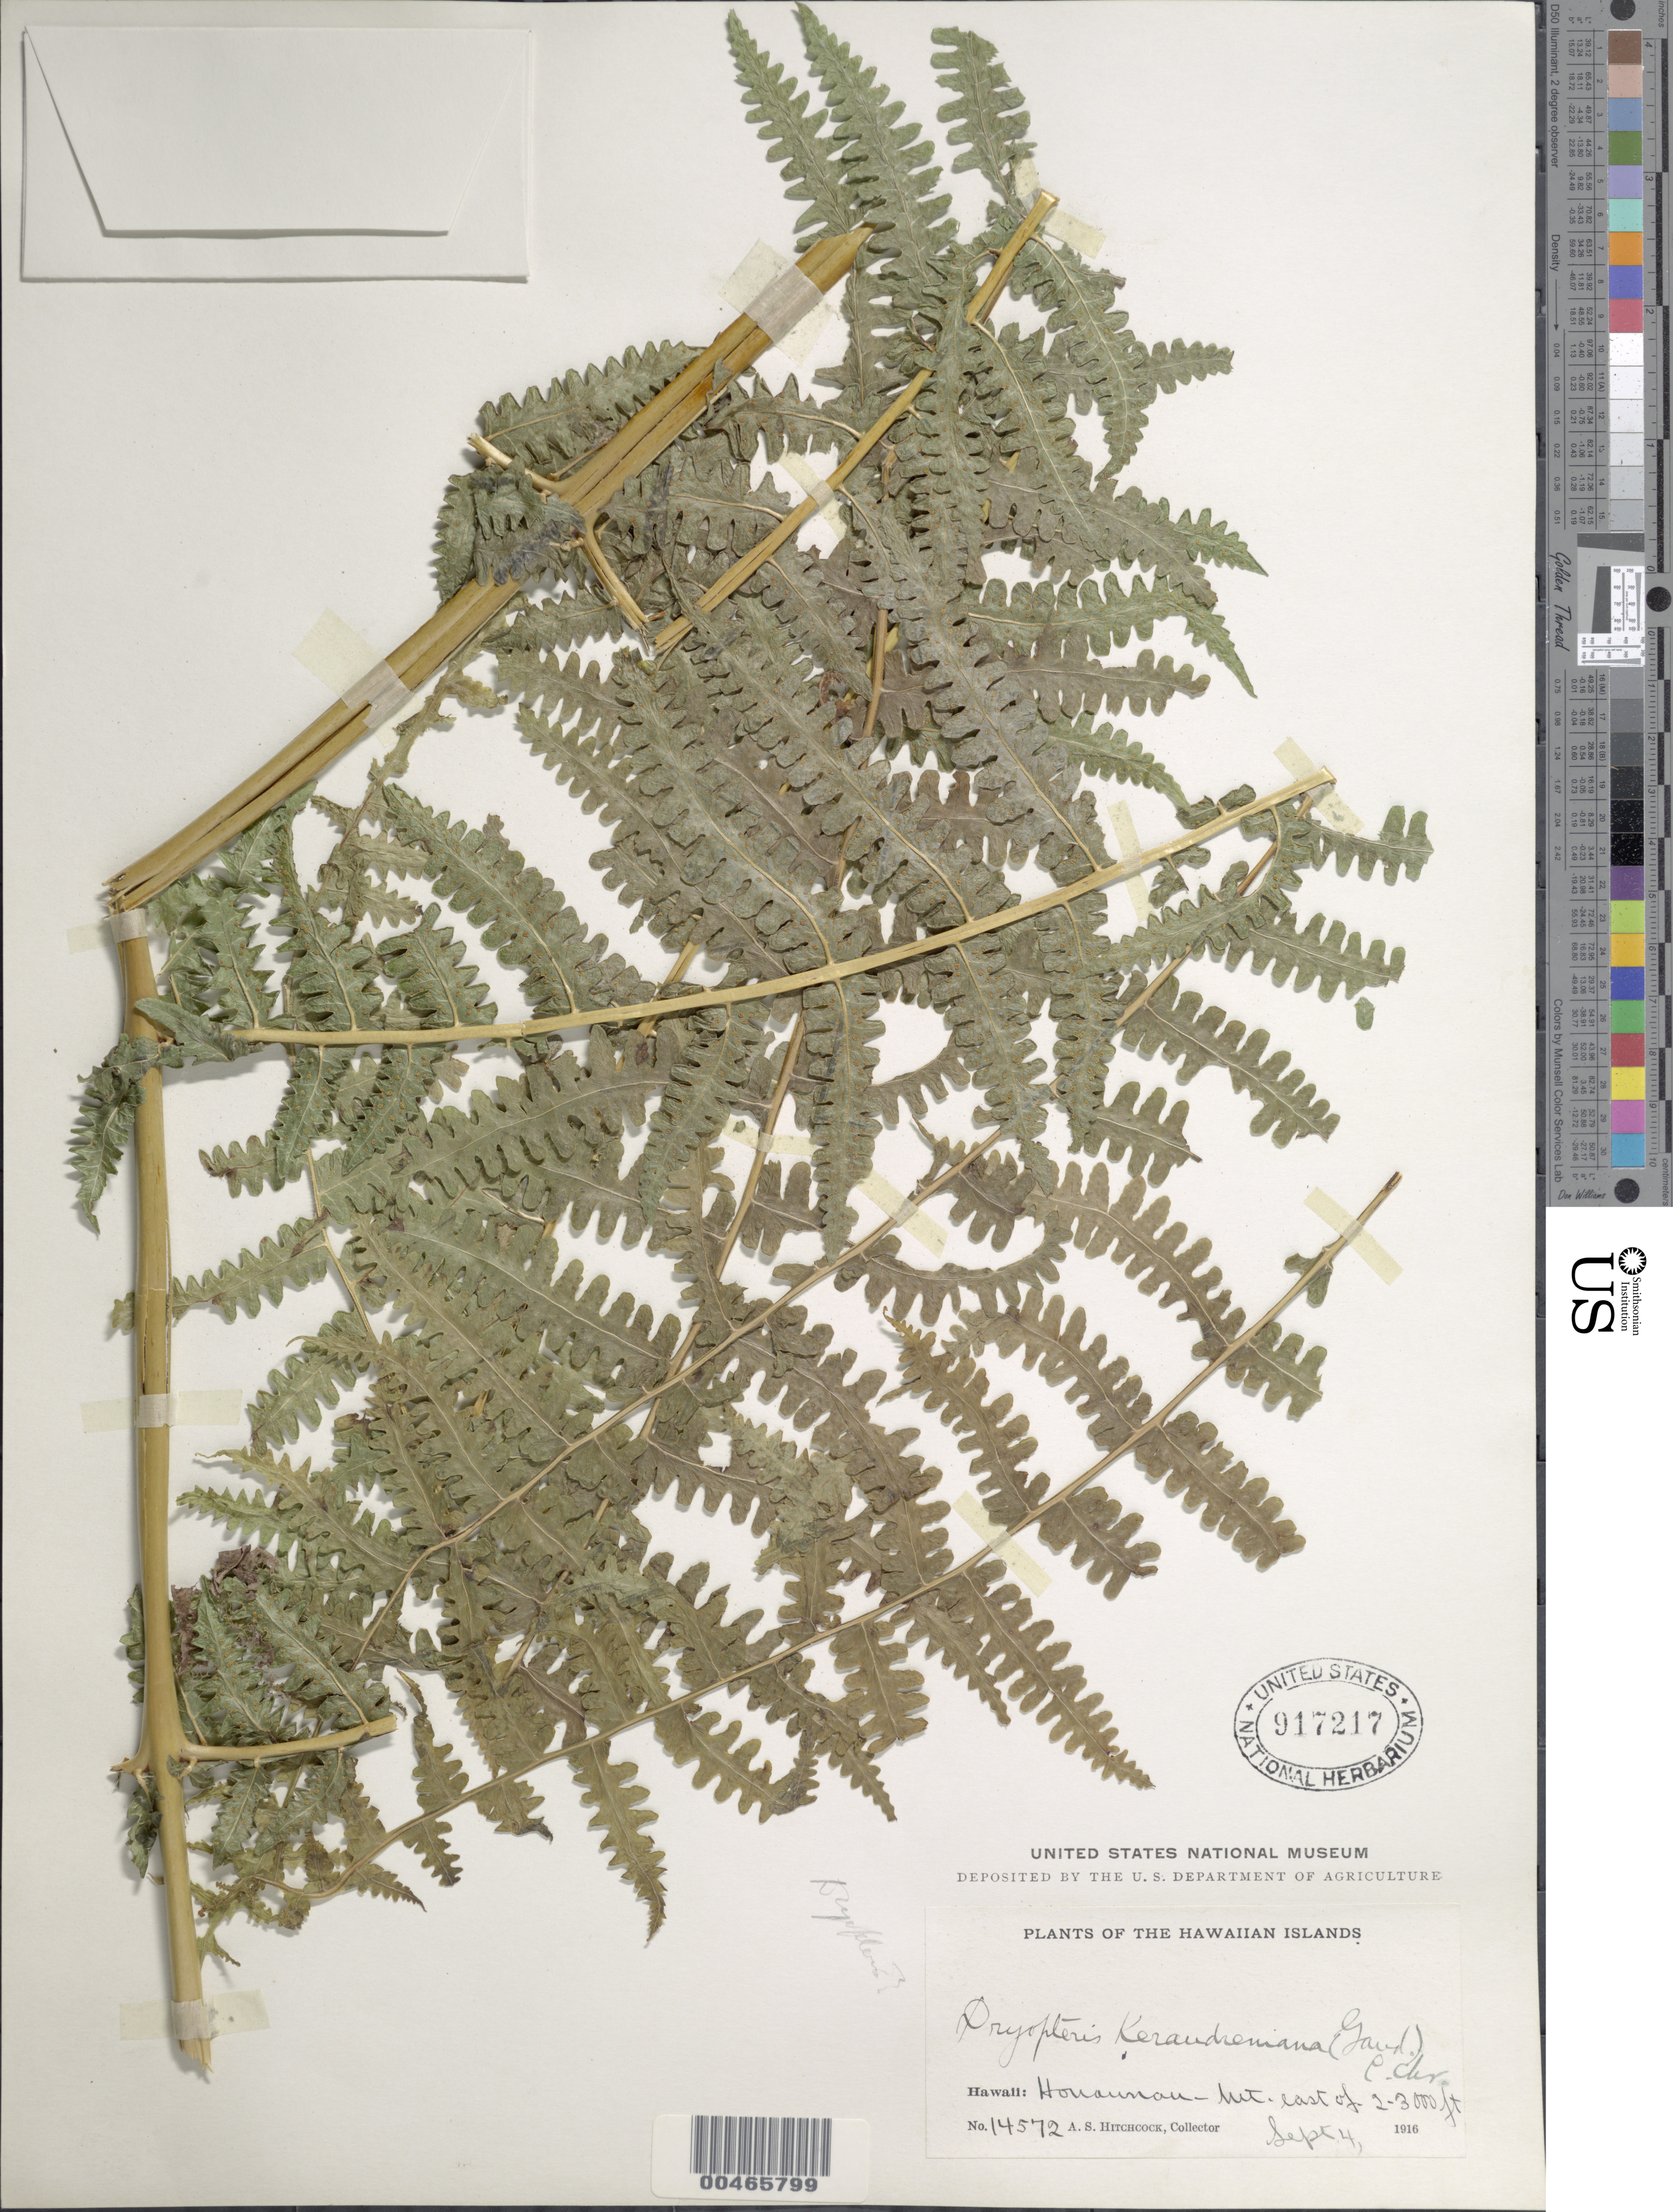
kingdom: Plantae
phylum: Tracheophyta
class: Polypodiopsida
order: Polypodiales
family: Thelypteridaceae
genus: Pseudophegopteris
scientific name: Pseudophegopteris keraudreniana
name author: (Gaudich.) Holttum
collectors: A. S. Hitchcock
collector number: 14572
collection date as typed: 4 Sep 1916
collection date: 1916-09-04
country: United States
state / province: Hawaii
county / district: Hawaii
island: Hawaii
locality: Honaunau - Mt. east of.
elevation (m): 610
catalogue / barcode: US 917217